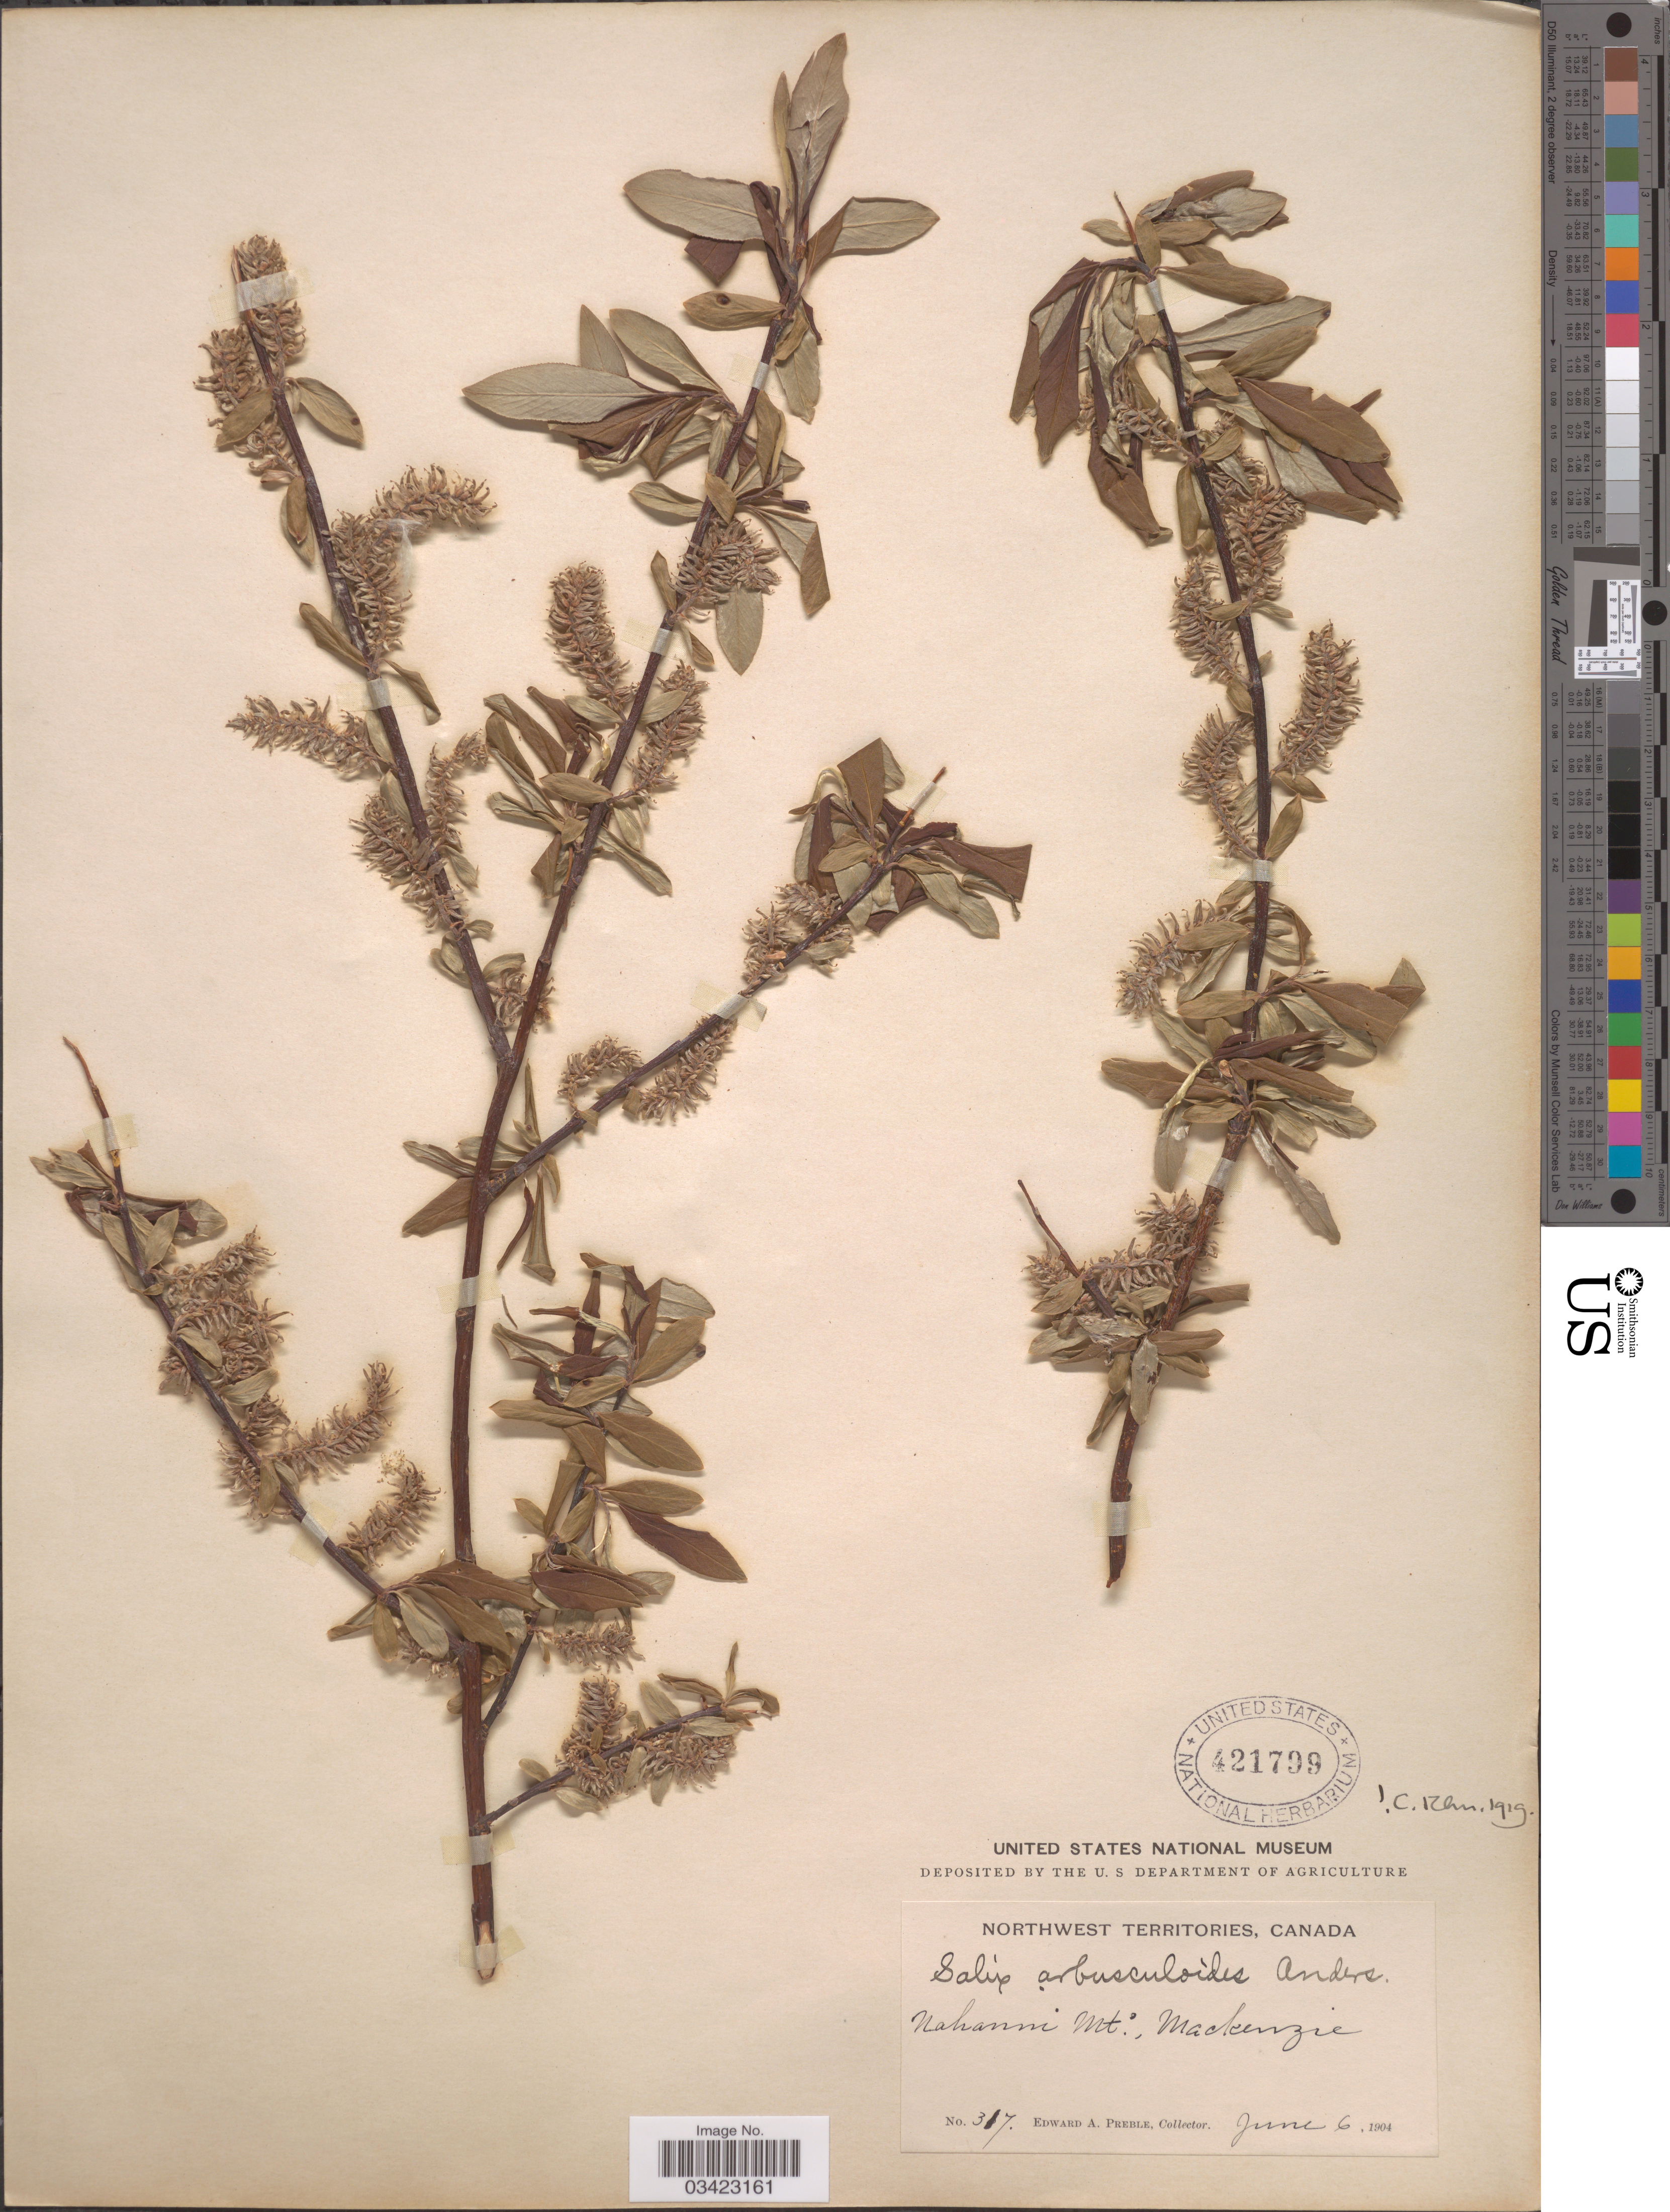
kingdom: Plantae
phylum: Tracheophyta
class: Magnoliopsida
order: Malpighiales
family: Salicaceae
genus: Salix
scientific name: Salix arbusculoides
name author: Andersson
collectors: E. Preble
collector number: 317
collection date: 1904-06-06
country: Canada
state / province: Northwest Territories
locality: Nahanni Mt.; Mackenzie.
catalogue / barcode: US 421799